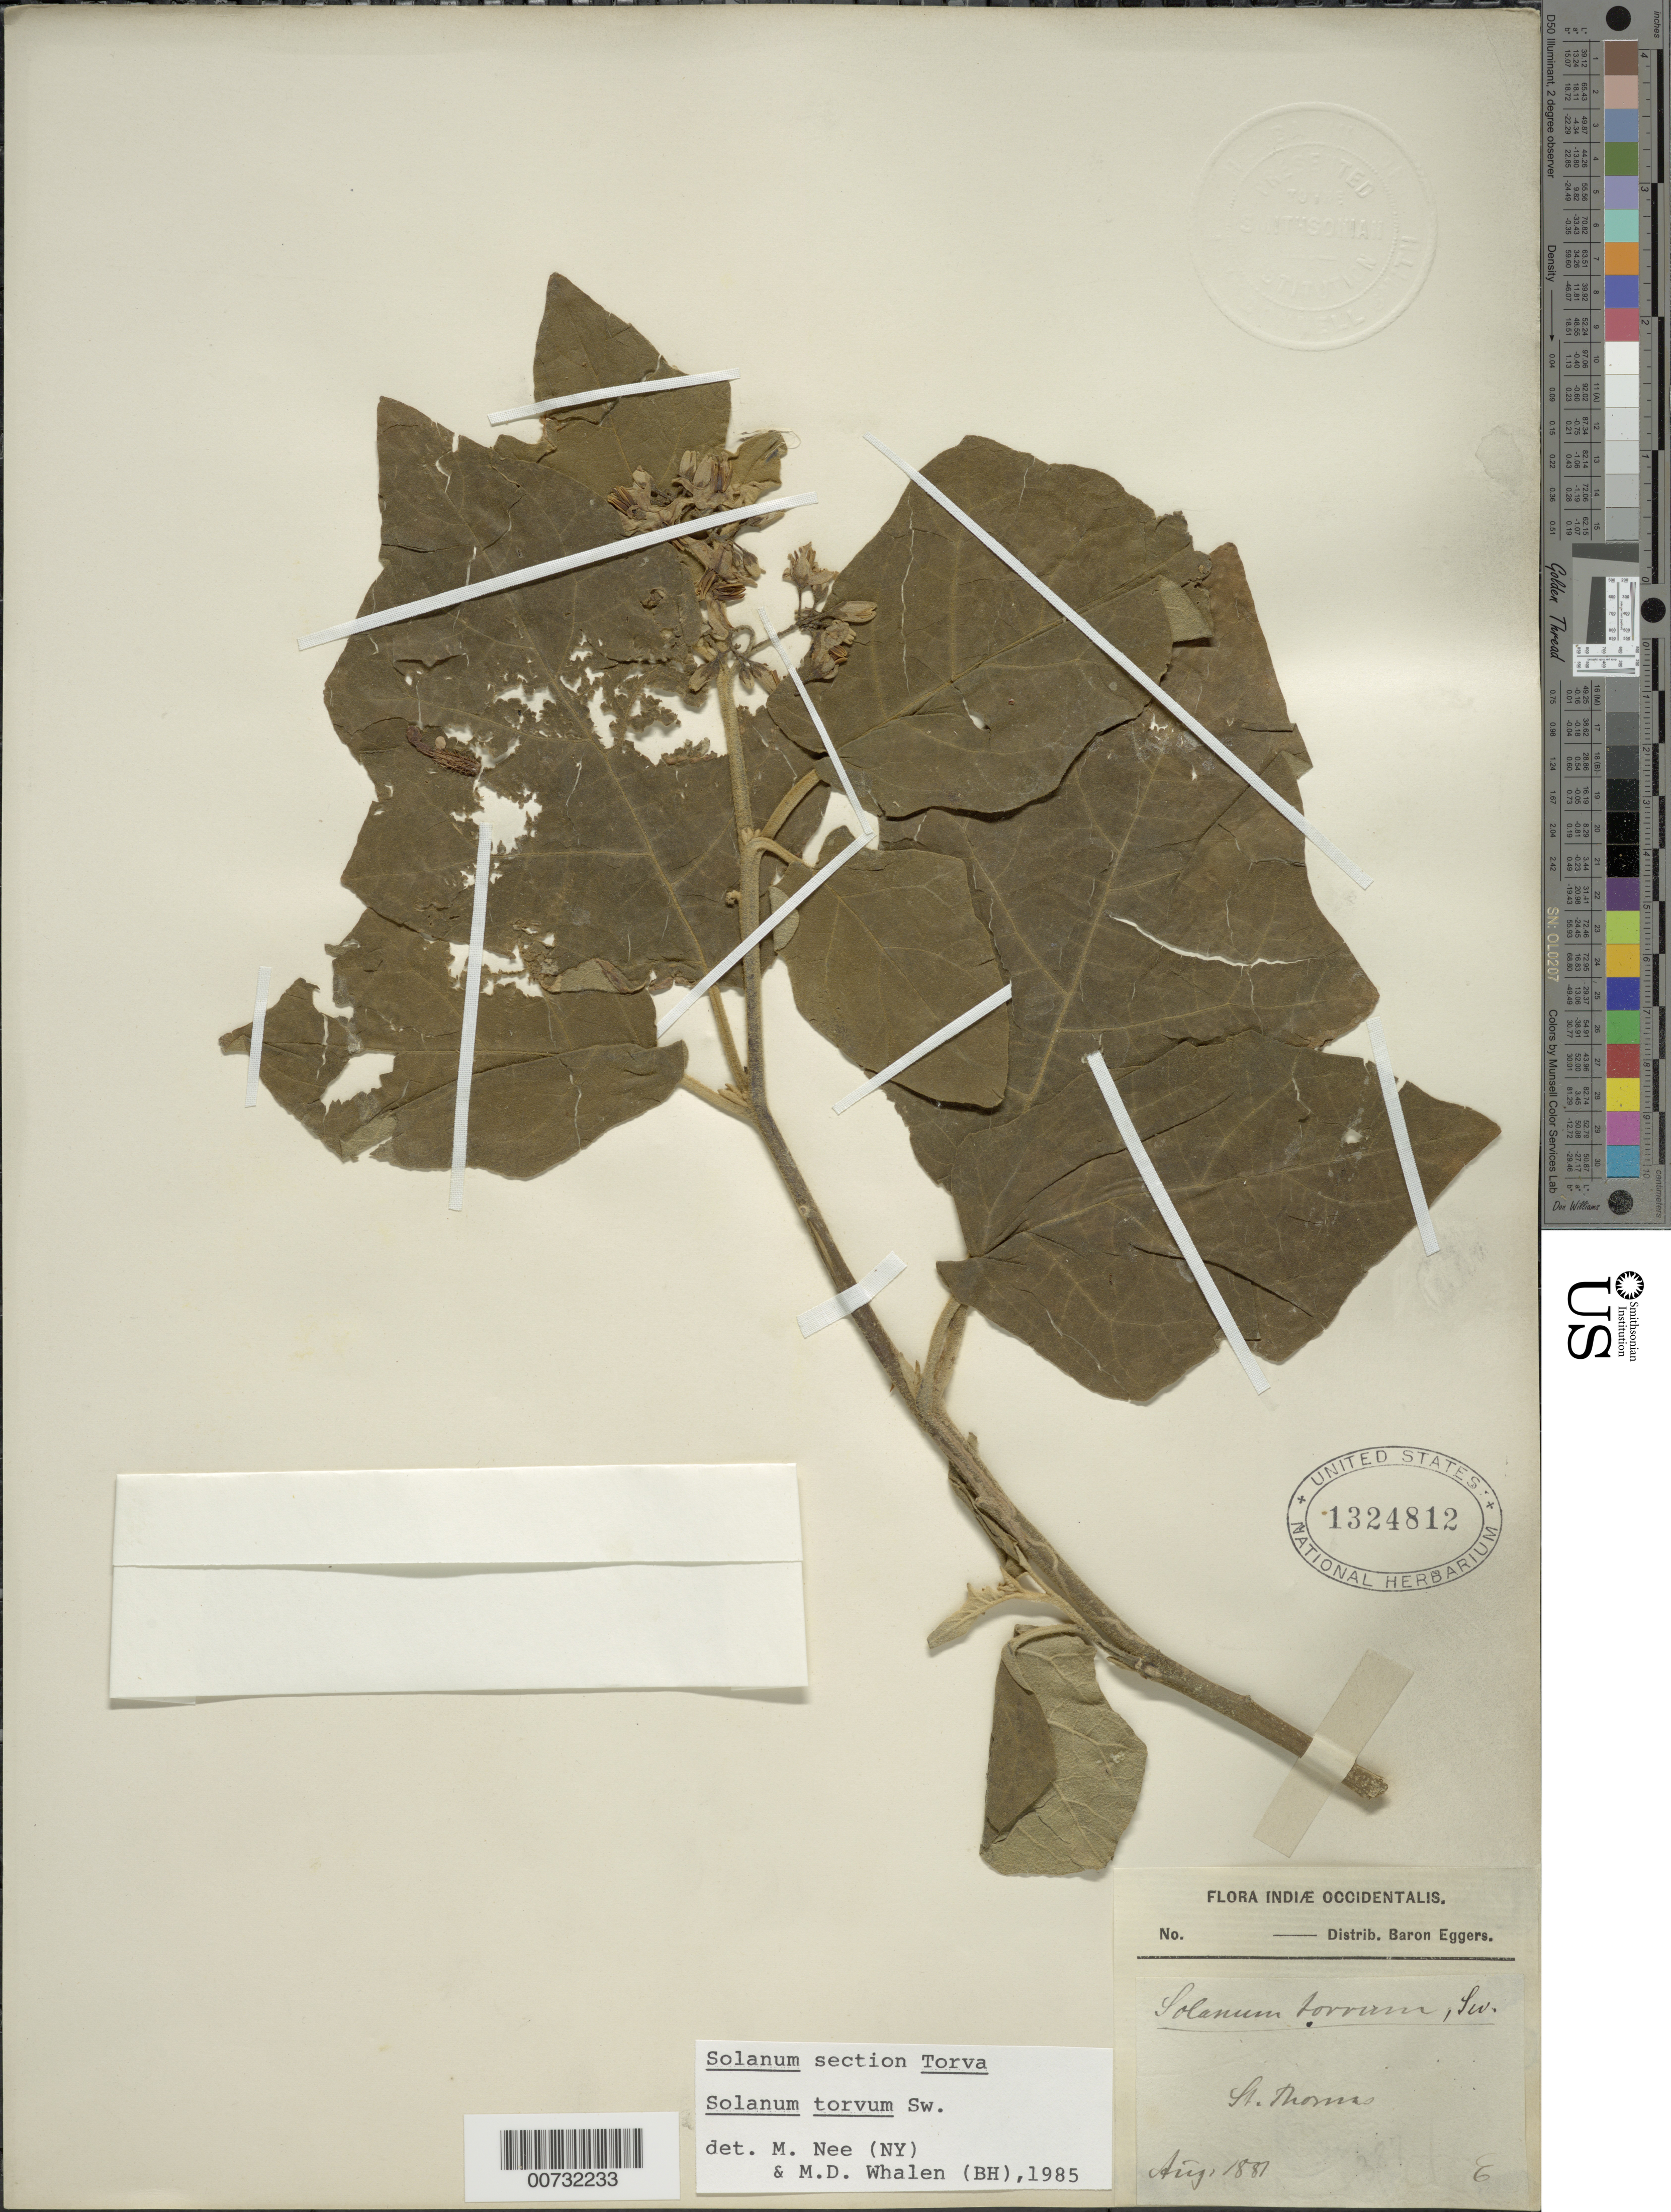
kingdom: Plantae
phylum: Tracheophyta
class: Magnoliopsida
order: Solanales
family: Solanaceae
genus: Solanum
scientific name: Solanum torvum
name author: Sw.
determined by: Nee, Michael H.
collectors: H. F. A. von Eggers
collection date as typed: Aug 1881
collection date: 1881-08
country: U.S. Virgin Islands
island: St. Thomas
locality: St. Thomas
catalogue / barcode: US 1324812